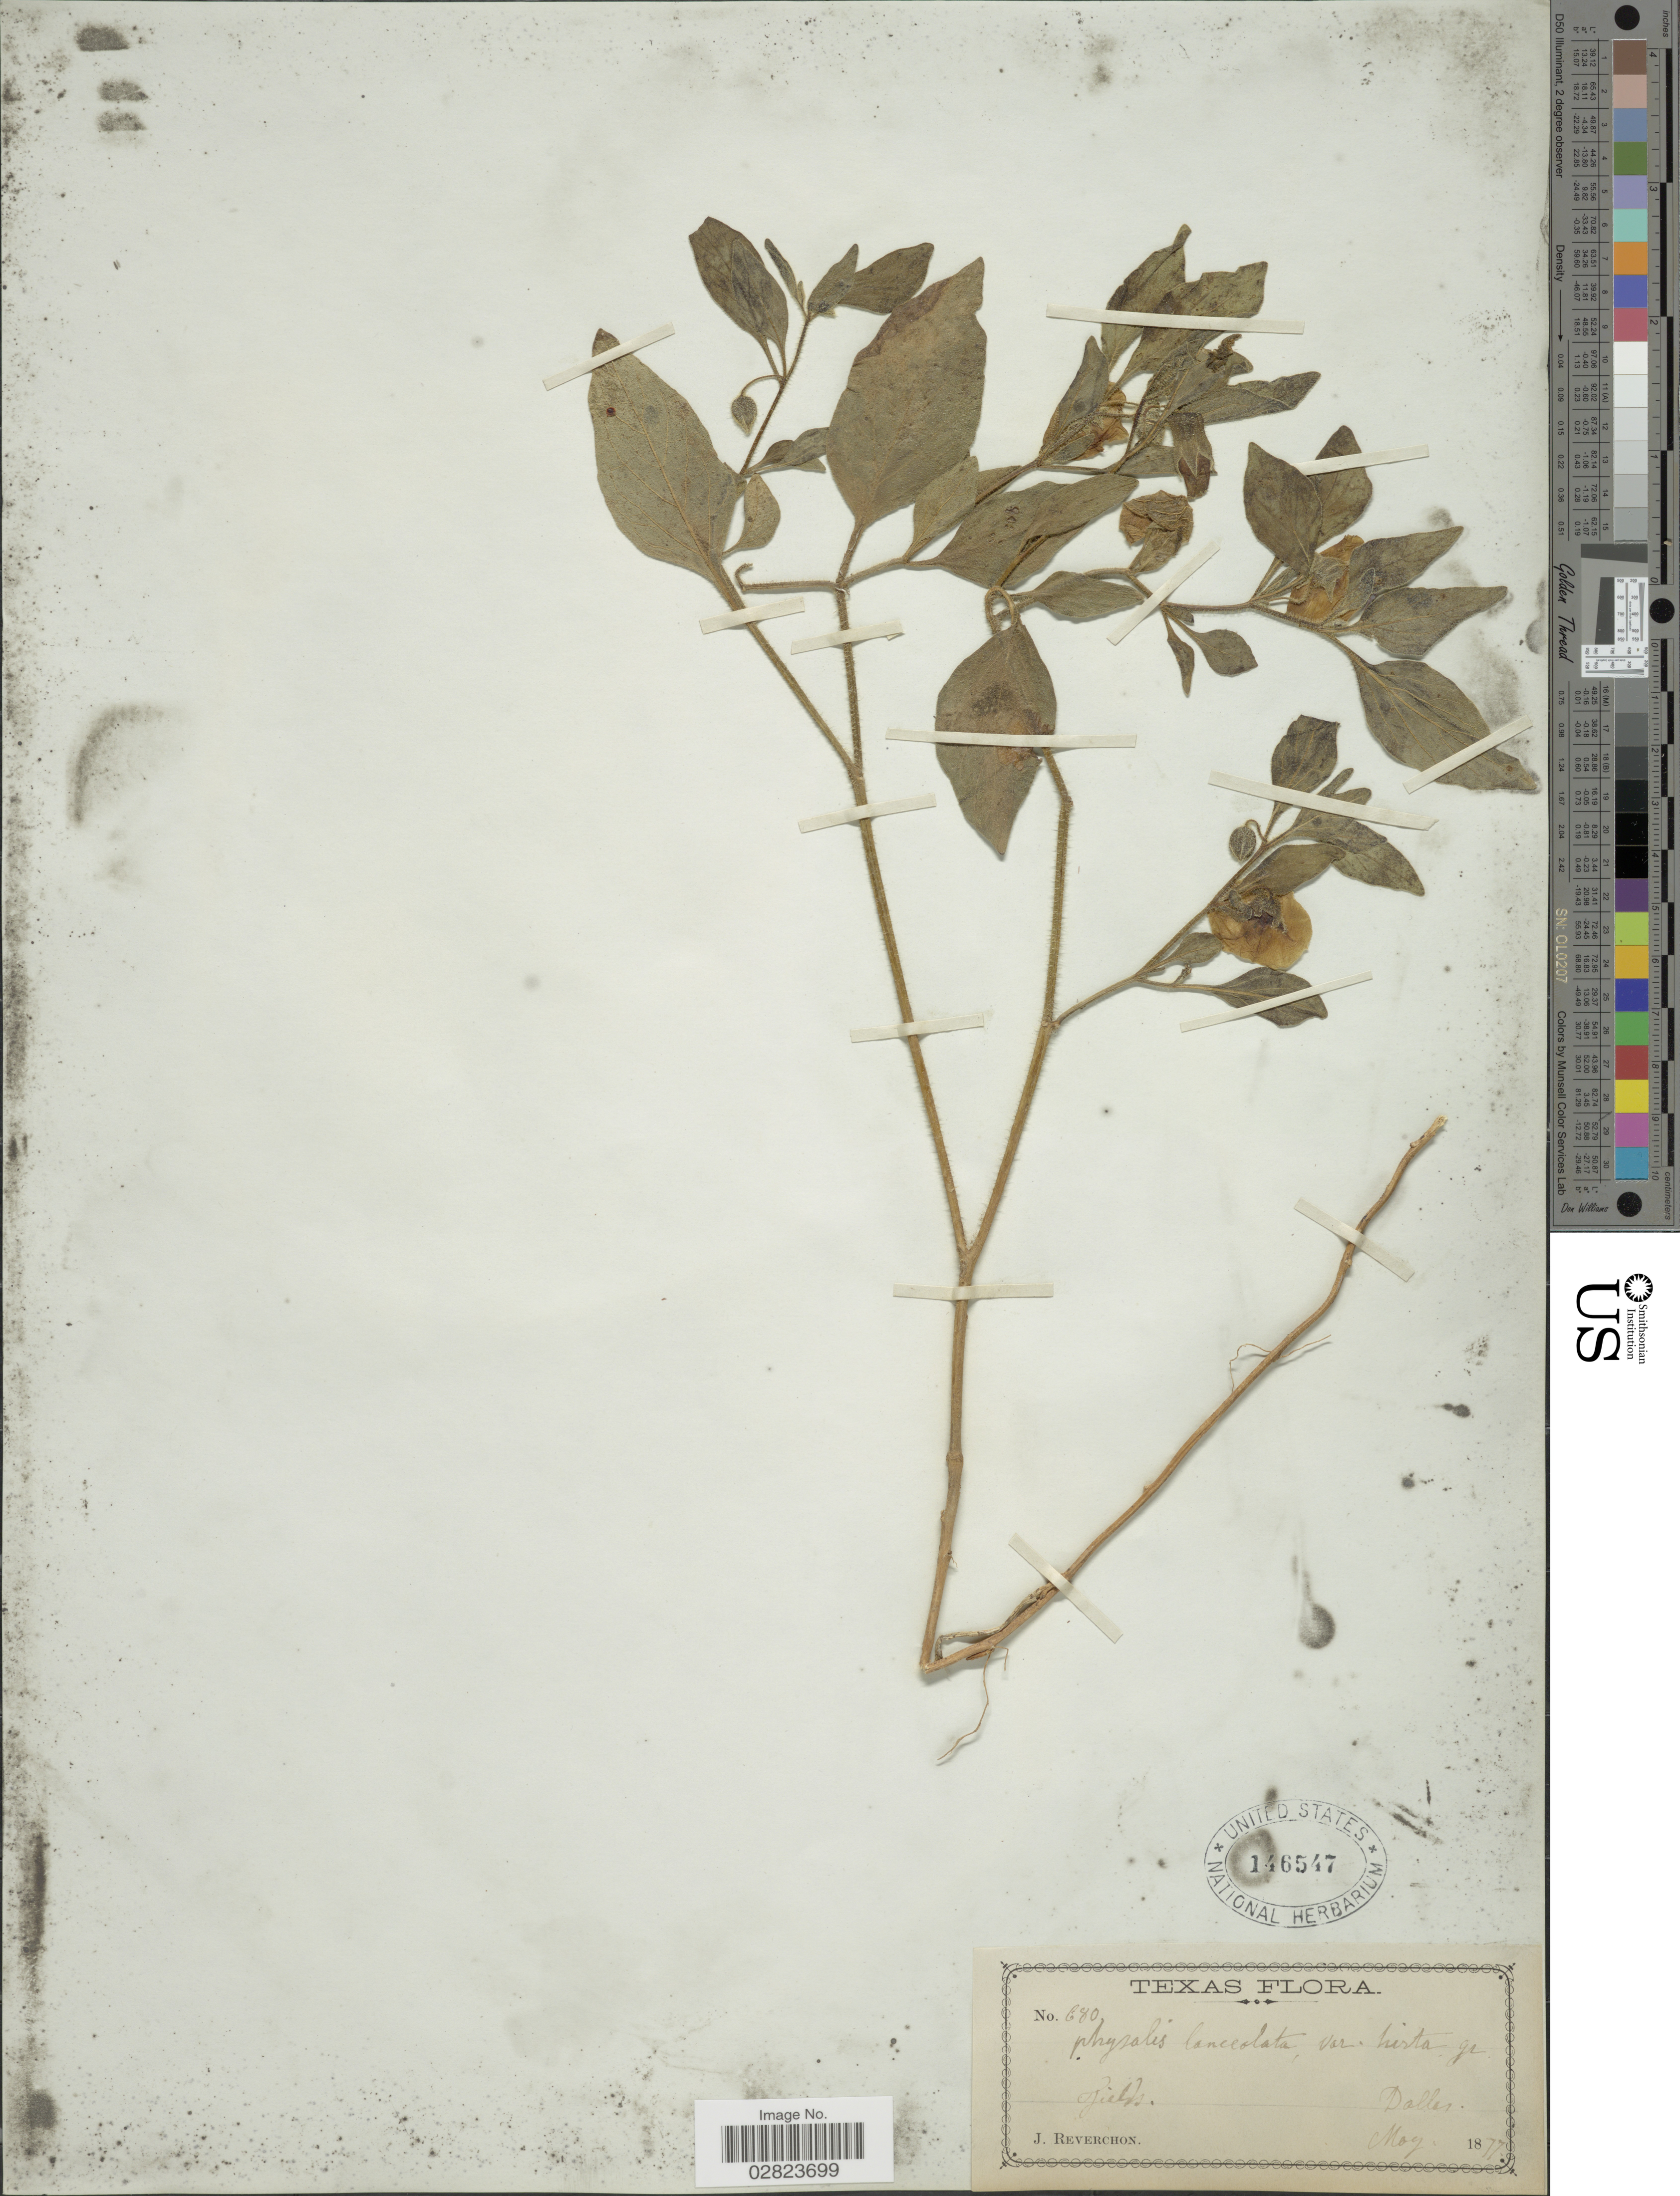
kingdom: Plantae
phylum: Tracheophyta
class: Magnoliopsida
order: Solanales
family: Solanaceae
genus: Physalis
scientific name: Physalis lanceolata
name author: Michx.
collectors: J. Reverchon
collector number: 680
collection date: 1877-05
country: United States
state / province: Texas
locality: Dallas.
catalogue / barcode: US 146547